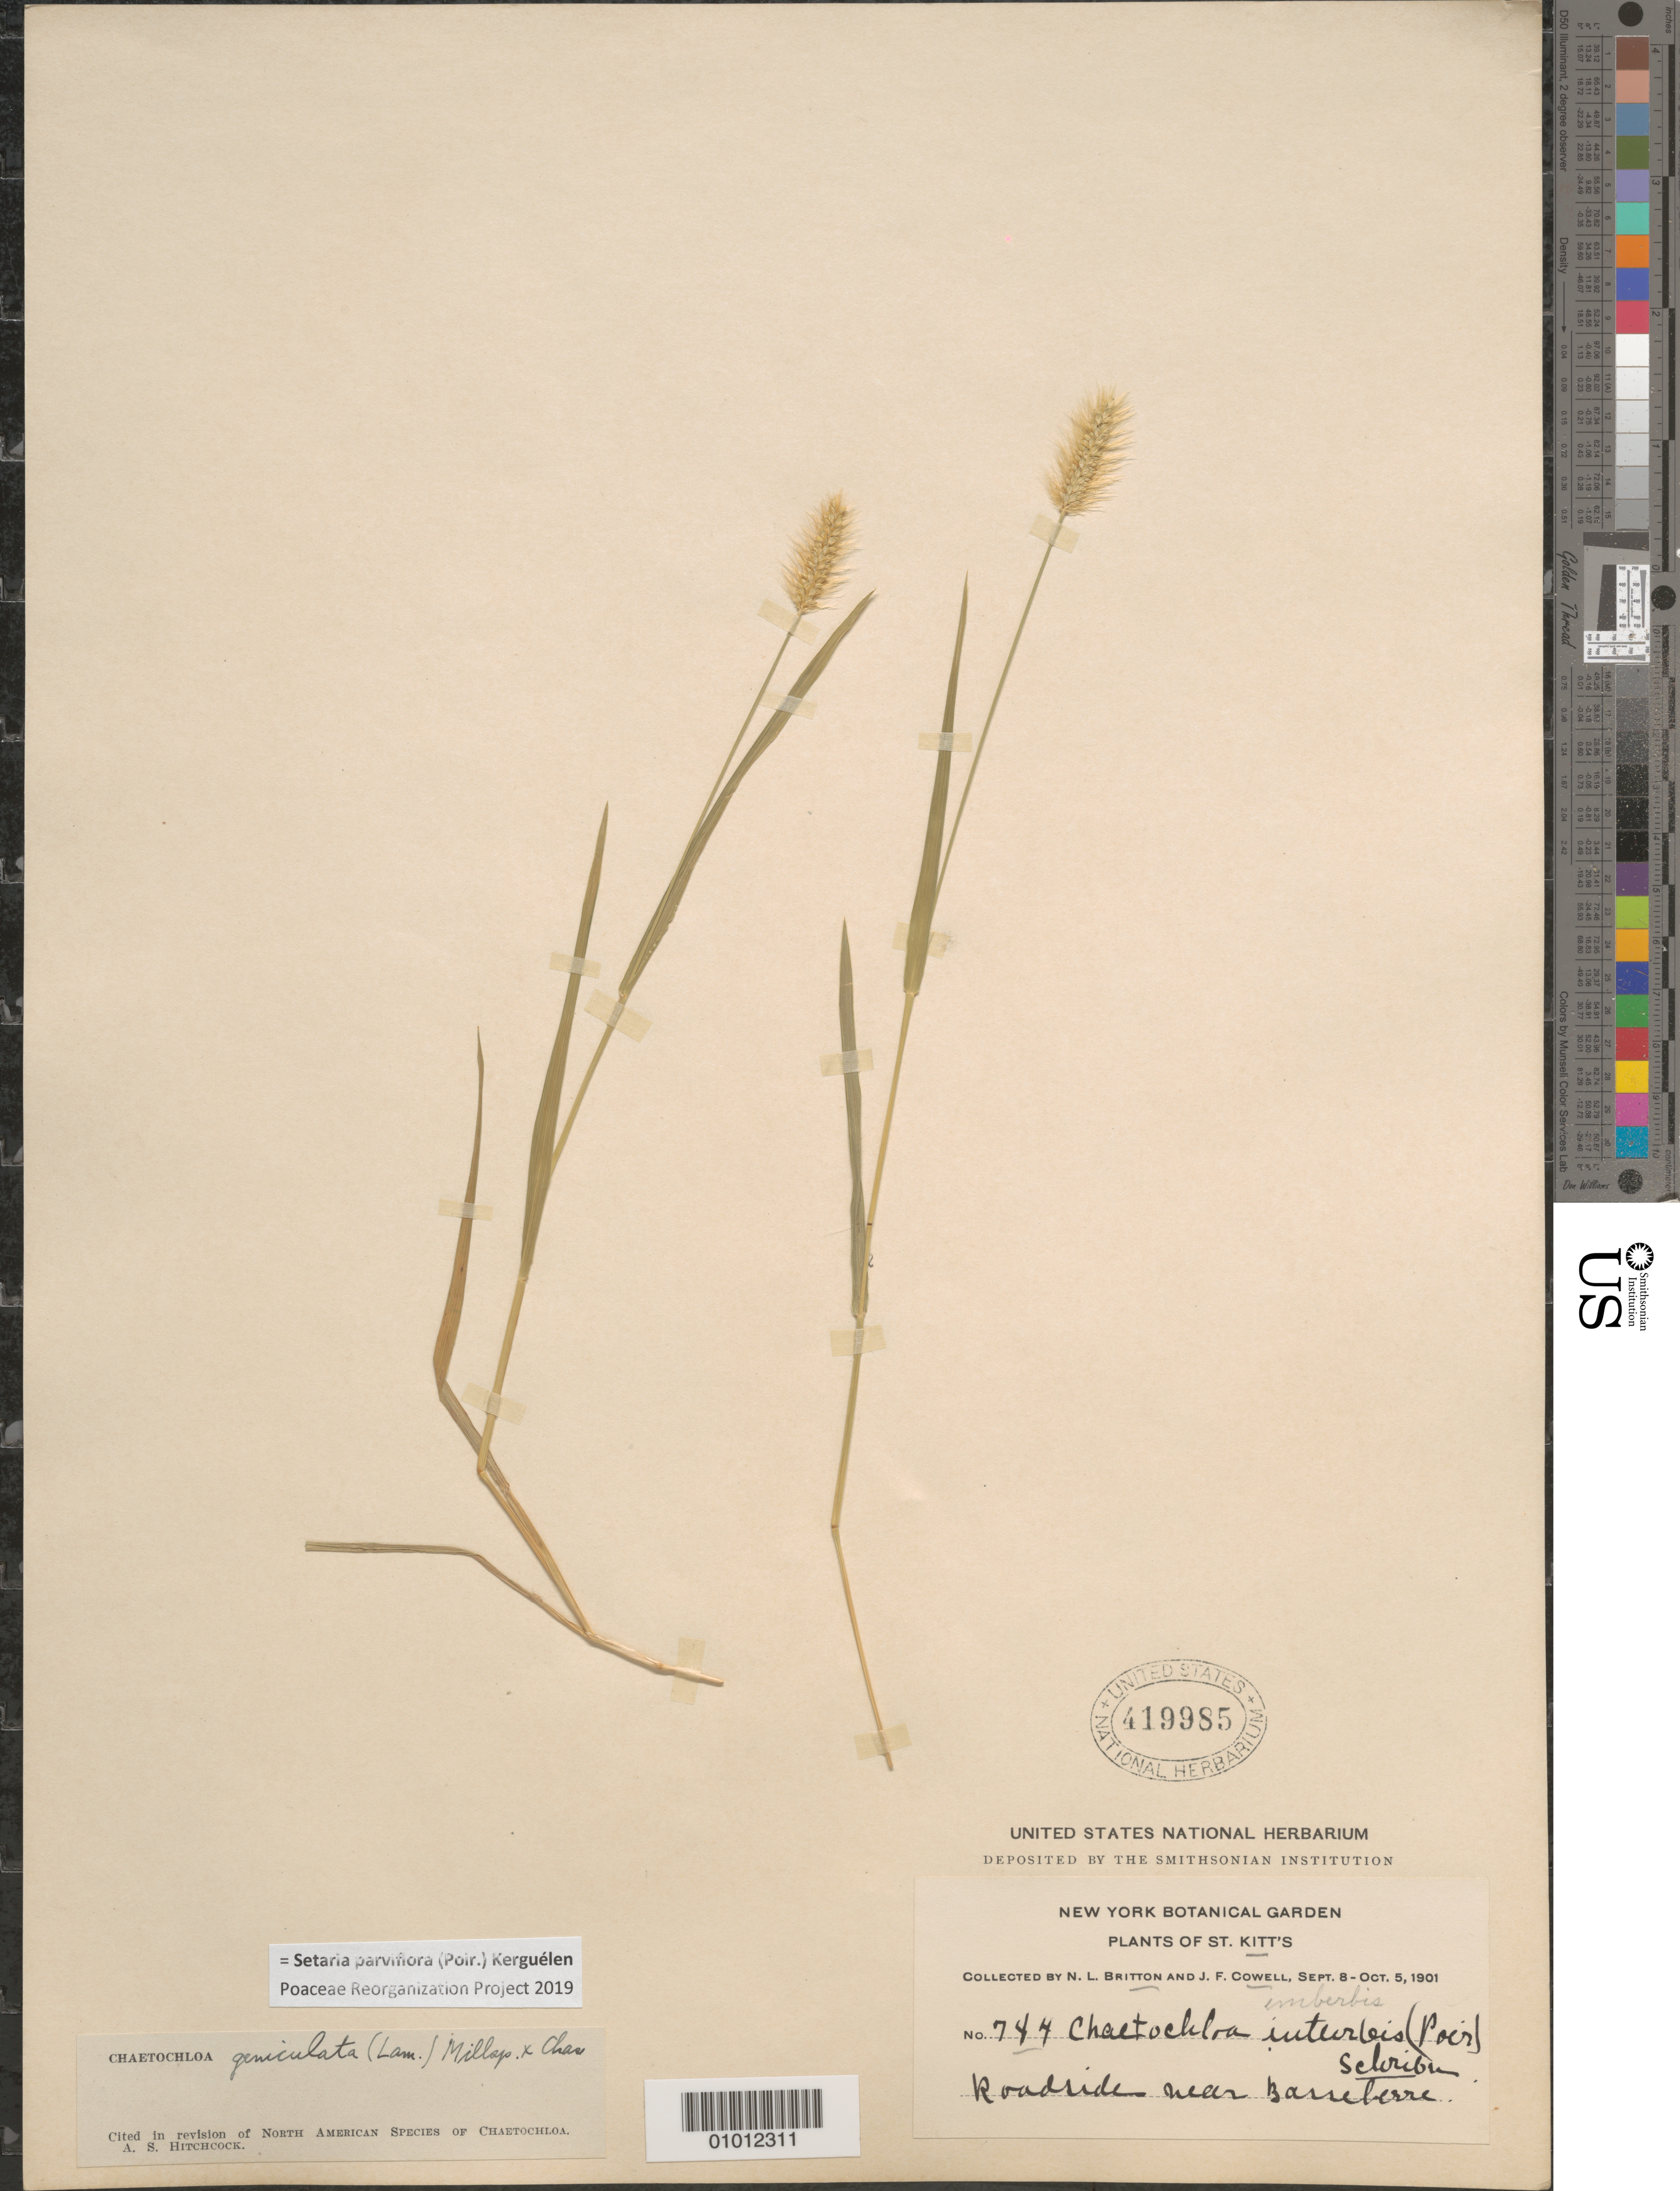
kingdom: Plantae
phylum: Tracheophyta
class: Liliopsida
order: Poales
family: Poaceae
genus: Setaria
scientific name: Setaria parviflora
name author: (Poir.) Kerguélen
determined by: Poaceae Reorganization Project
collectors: N. Britton & J. F. Cowell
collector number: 744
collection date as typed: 08 Sep 1901 to 05 Oct 1901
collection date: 1901-09-08/1901-10-05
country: St. Christopher-Nevis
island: St. Christopher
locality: Roadside near Barreberre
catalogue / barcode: US 419985